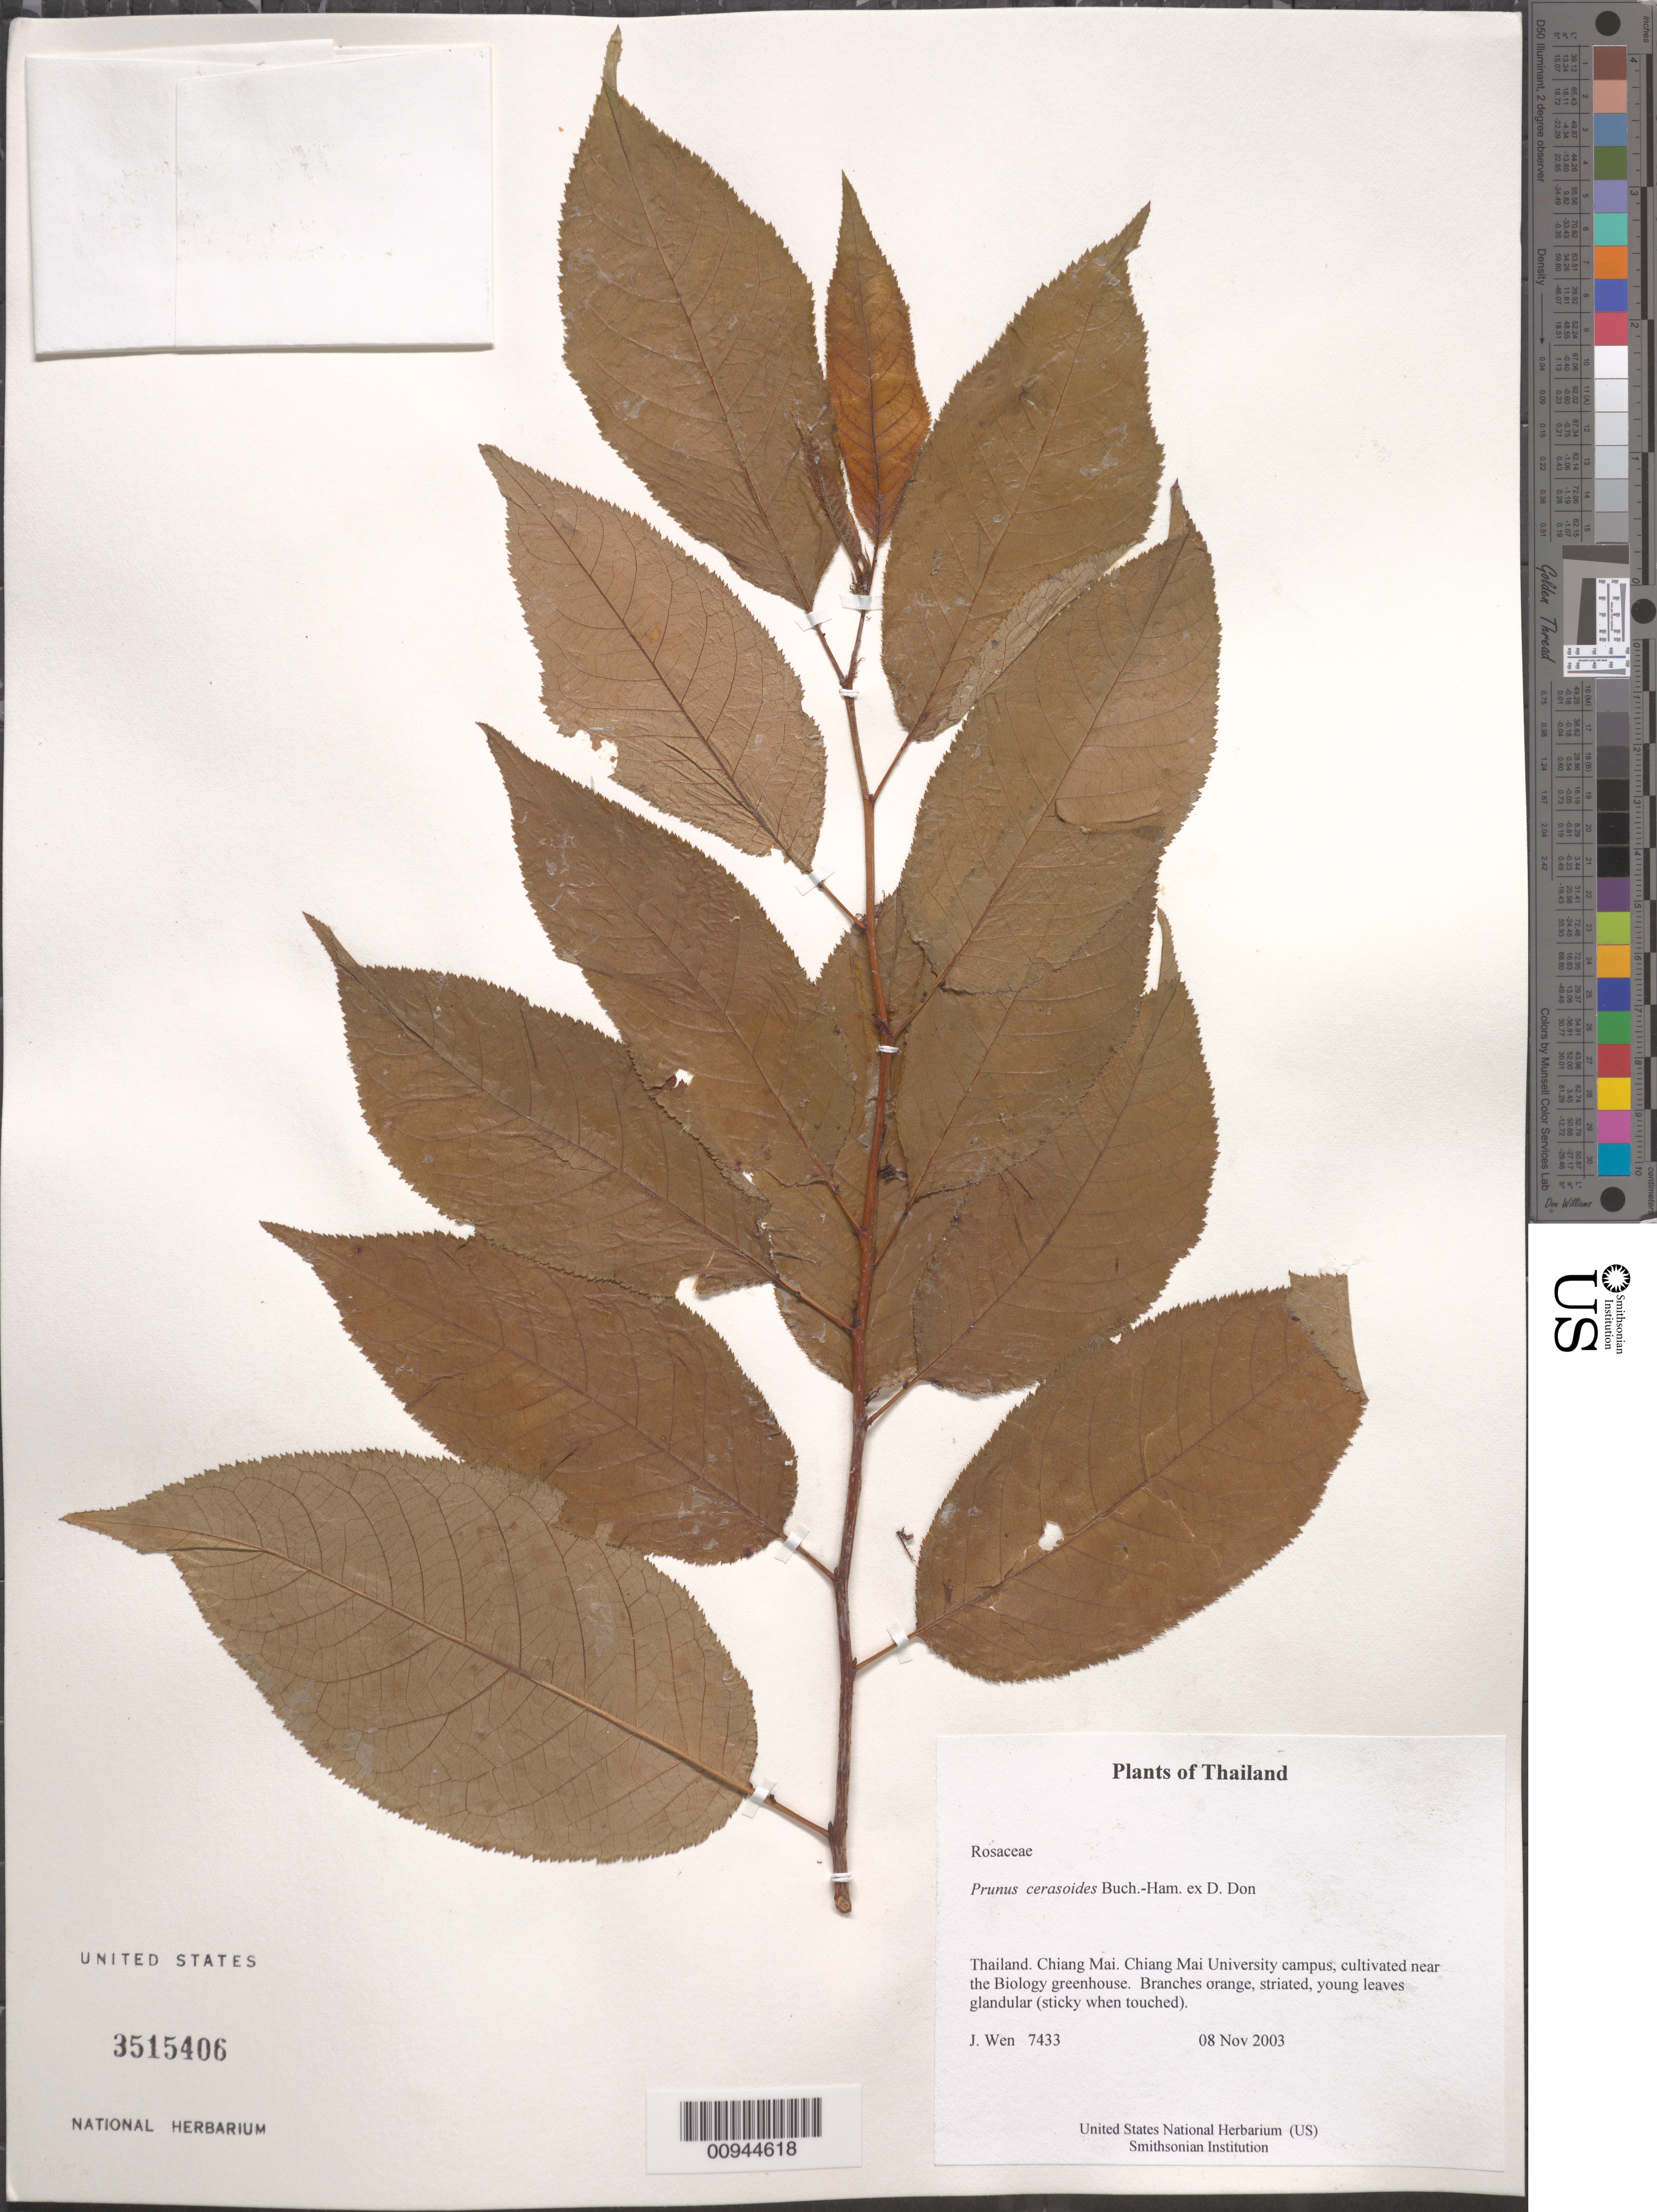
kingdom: Plantae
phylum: Tracheophyta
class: Magnoliopsida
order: Rosales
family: Rosaceae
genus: Prunus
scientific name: Prunus cerasoides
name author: Buch.-Ham. ex D. Don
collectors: J. Wen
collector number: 7433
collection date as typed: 08 Nov 2003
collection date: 2003-11-08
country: Thailand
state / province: Chiang Mai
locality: Chiang Mai University campus, cultivated near the Biology greenhouse.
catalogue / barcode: US 3515406